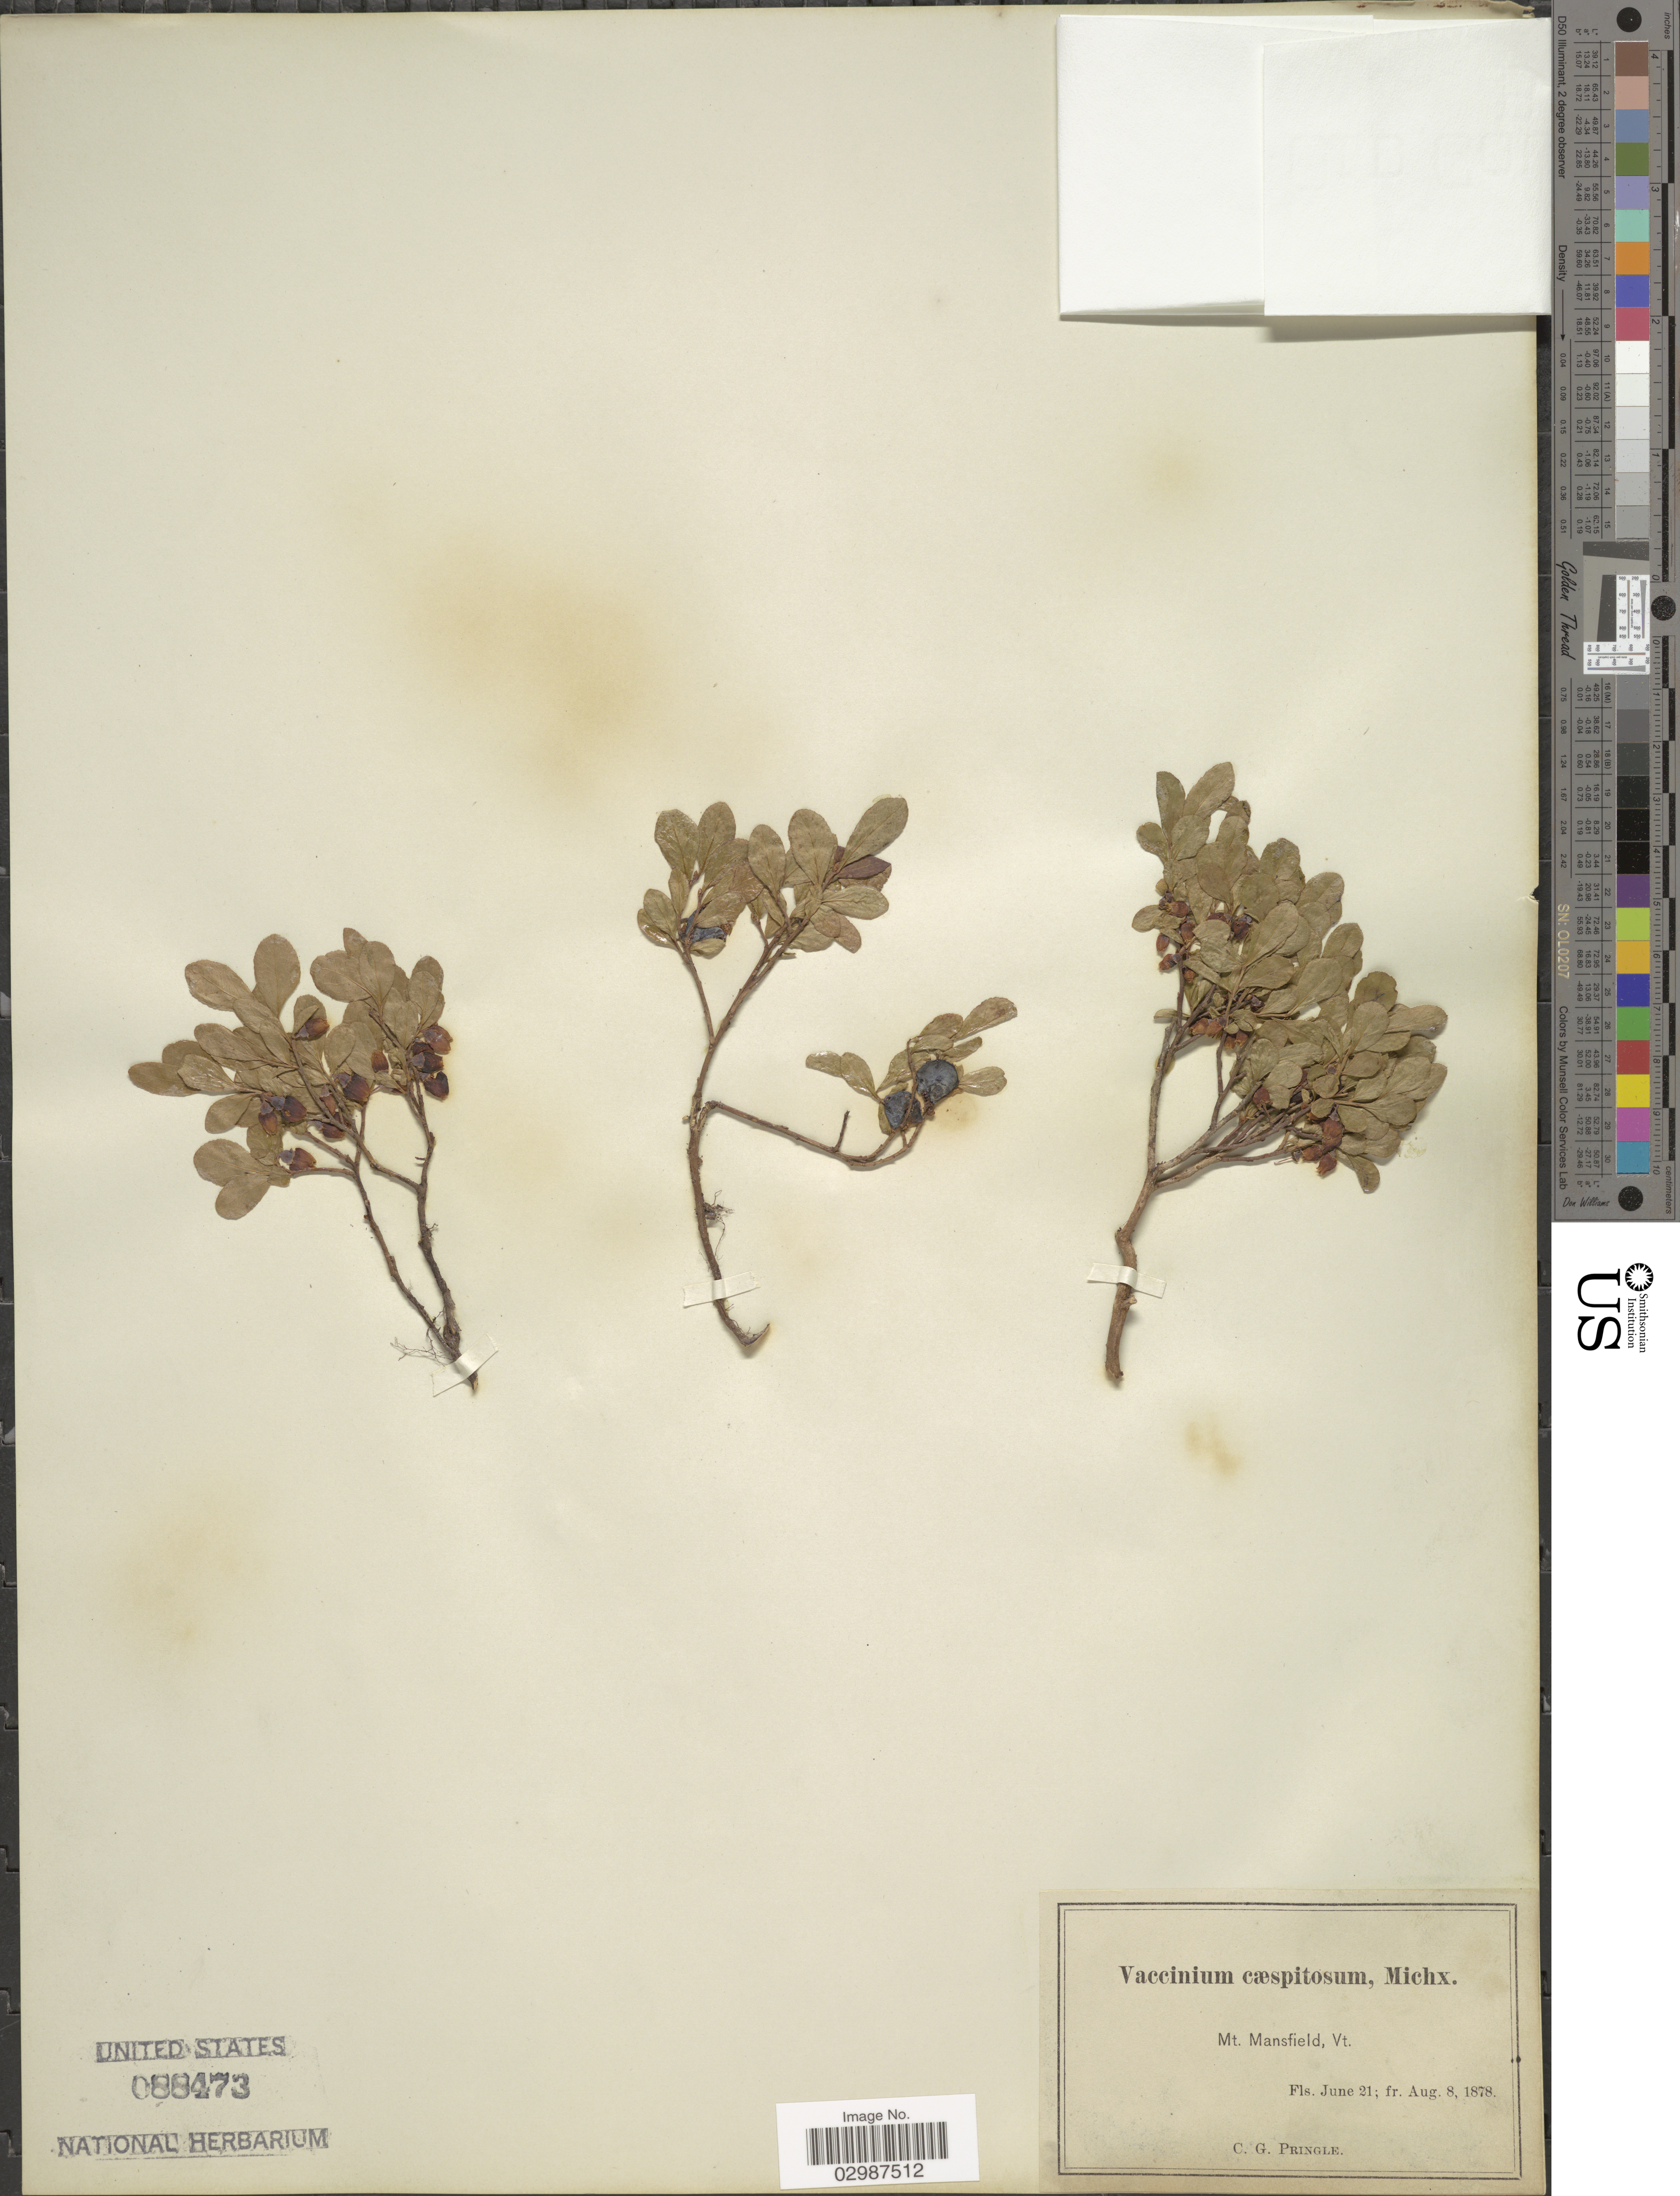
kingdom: Plantae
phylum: Tracheophyta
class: Magnoliopsida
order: Ericales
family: Ericaceae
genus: Vaccinium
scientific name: Vaccinium caespitosum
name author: Michx.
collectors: C. G. Pringle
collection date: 1878-06-21/1878-08-08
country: United States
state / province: Vermont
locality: Mt. Mansfield, Vt.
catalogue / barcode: US 88473